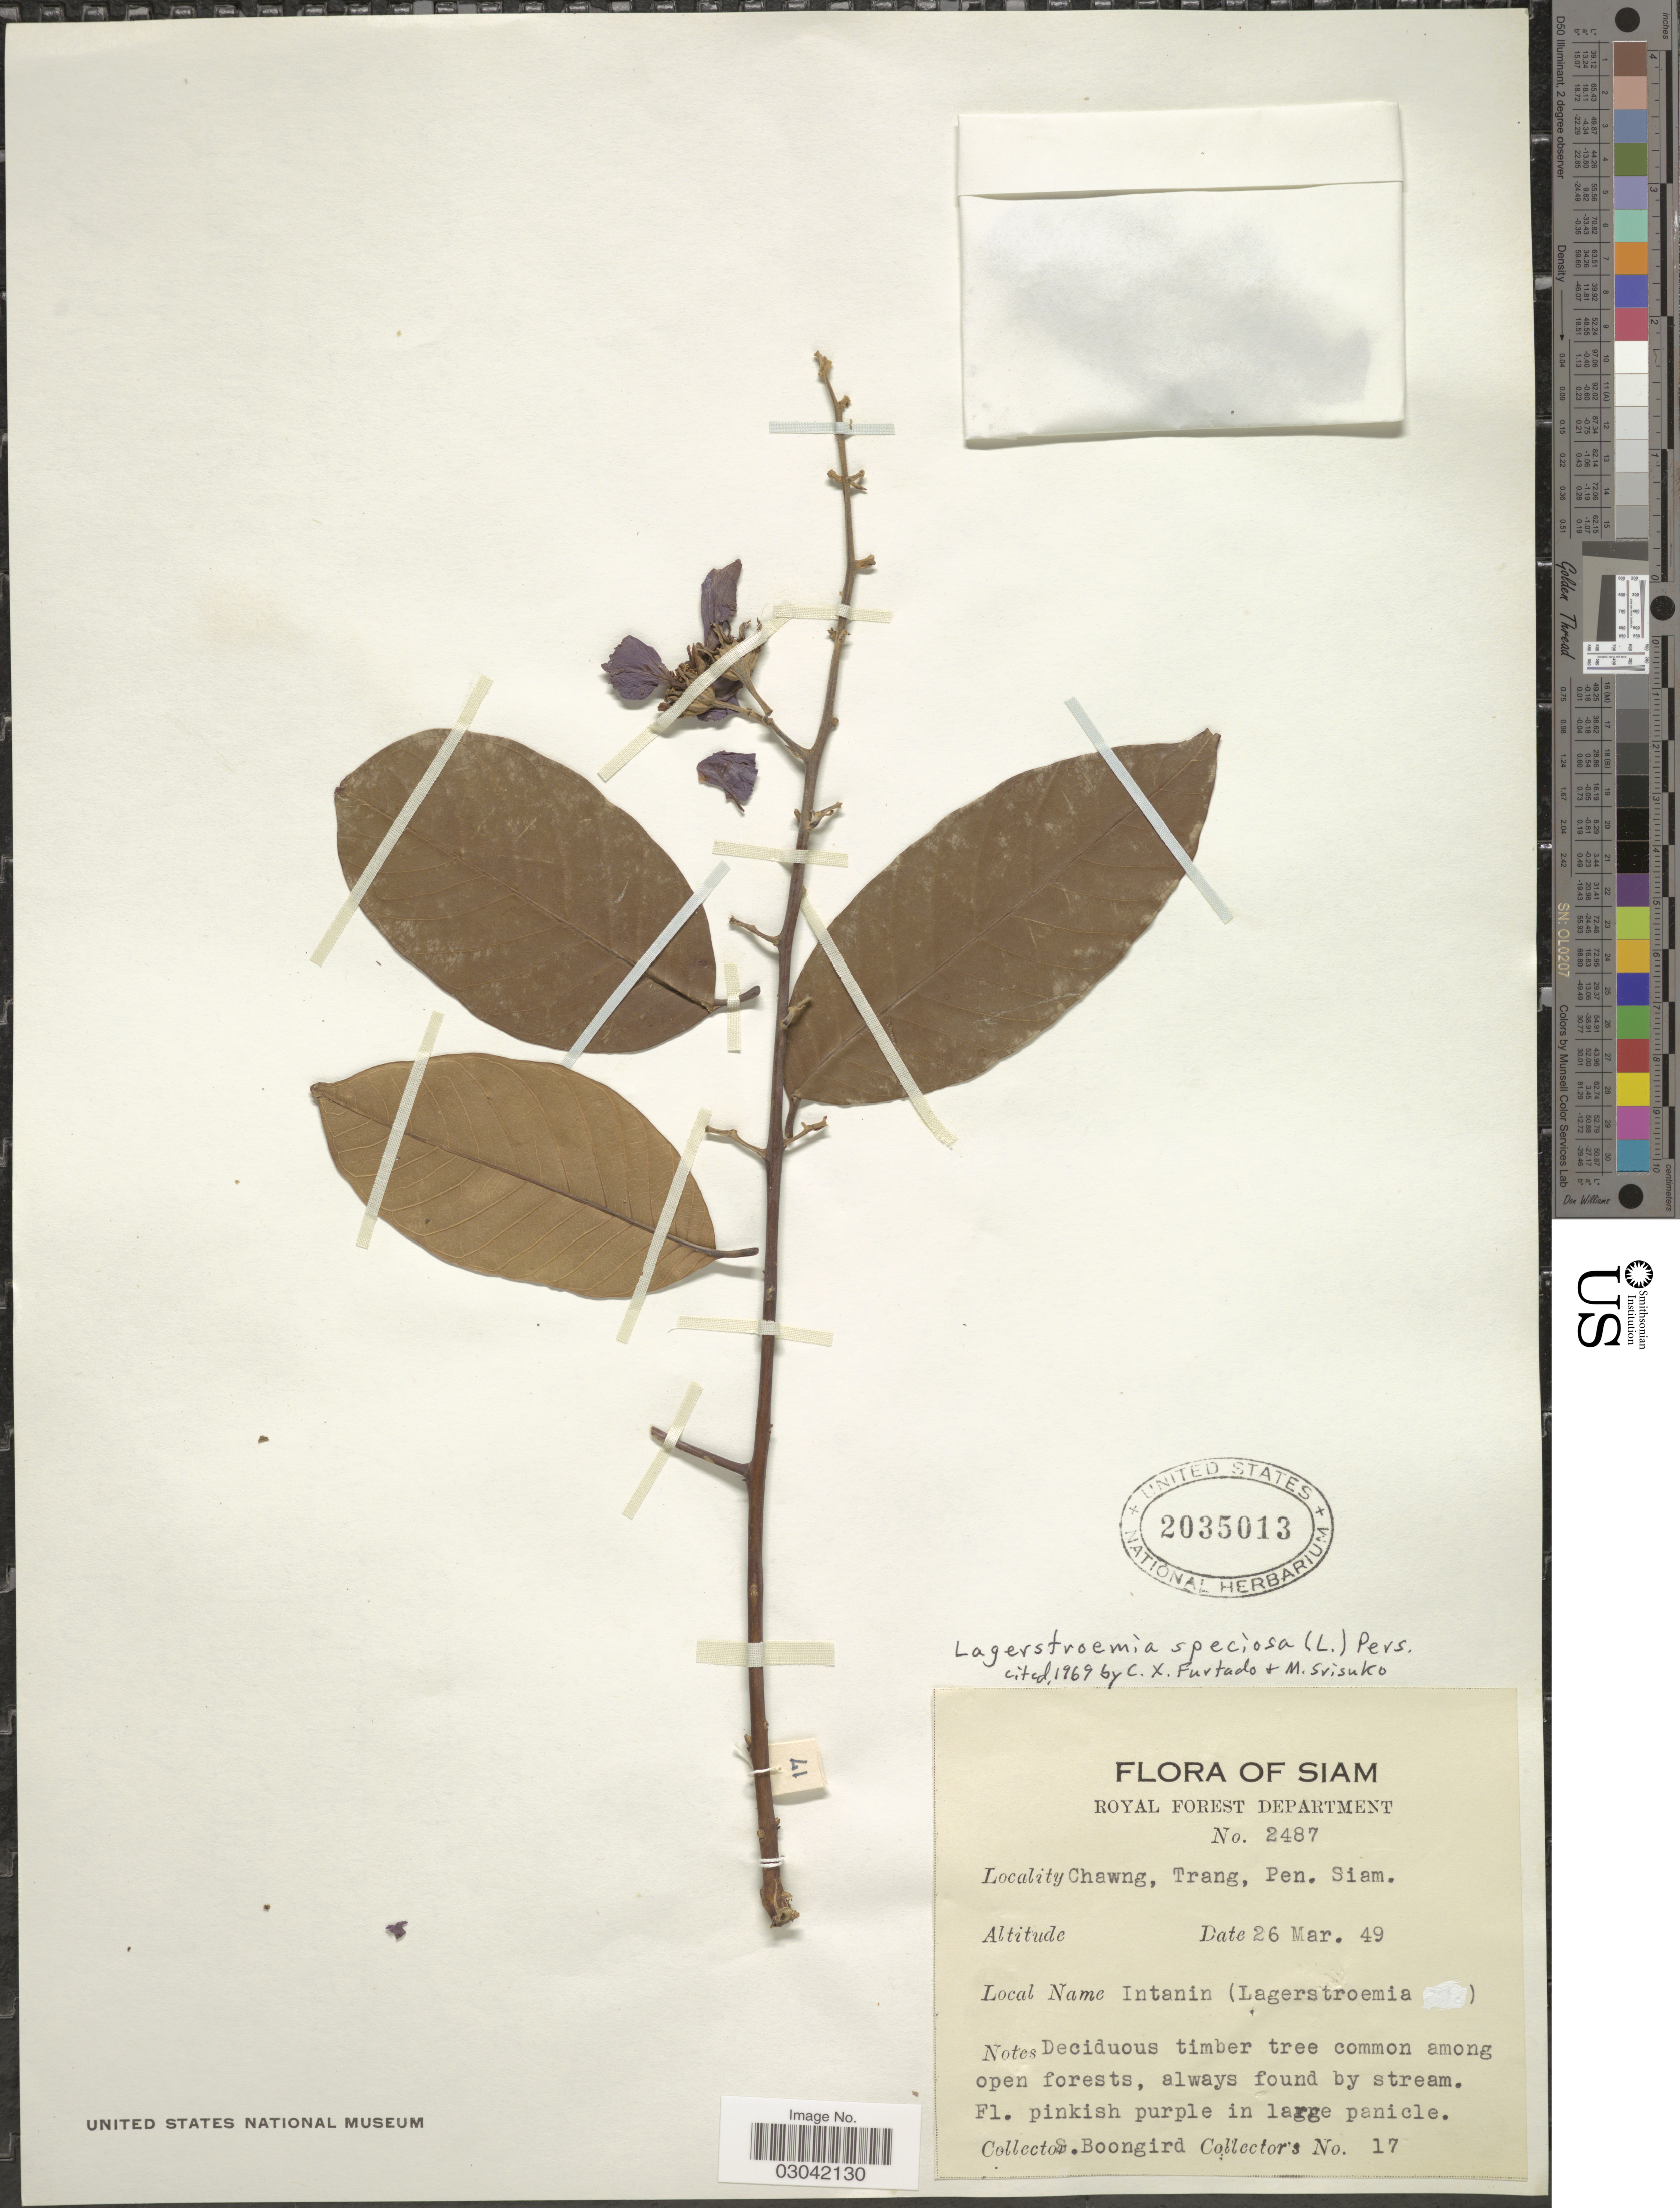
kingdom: Plantae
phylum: Tracheophyta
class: Magnoliopsida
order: Myrtales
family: Lythraceae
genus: Lagerstroemia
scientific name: Lagerstroemia speciosa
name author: (L.) Pers.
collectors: S. Boongird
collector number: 17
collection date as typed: Transcribed d/m/y: 26/3/49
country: Thailand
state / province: Trang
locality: Siam. Chawng, Pen.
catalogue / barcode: US 2035013